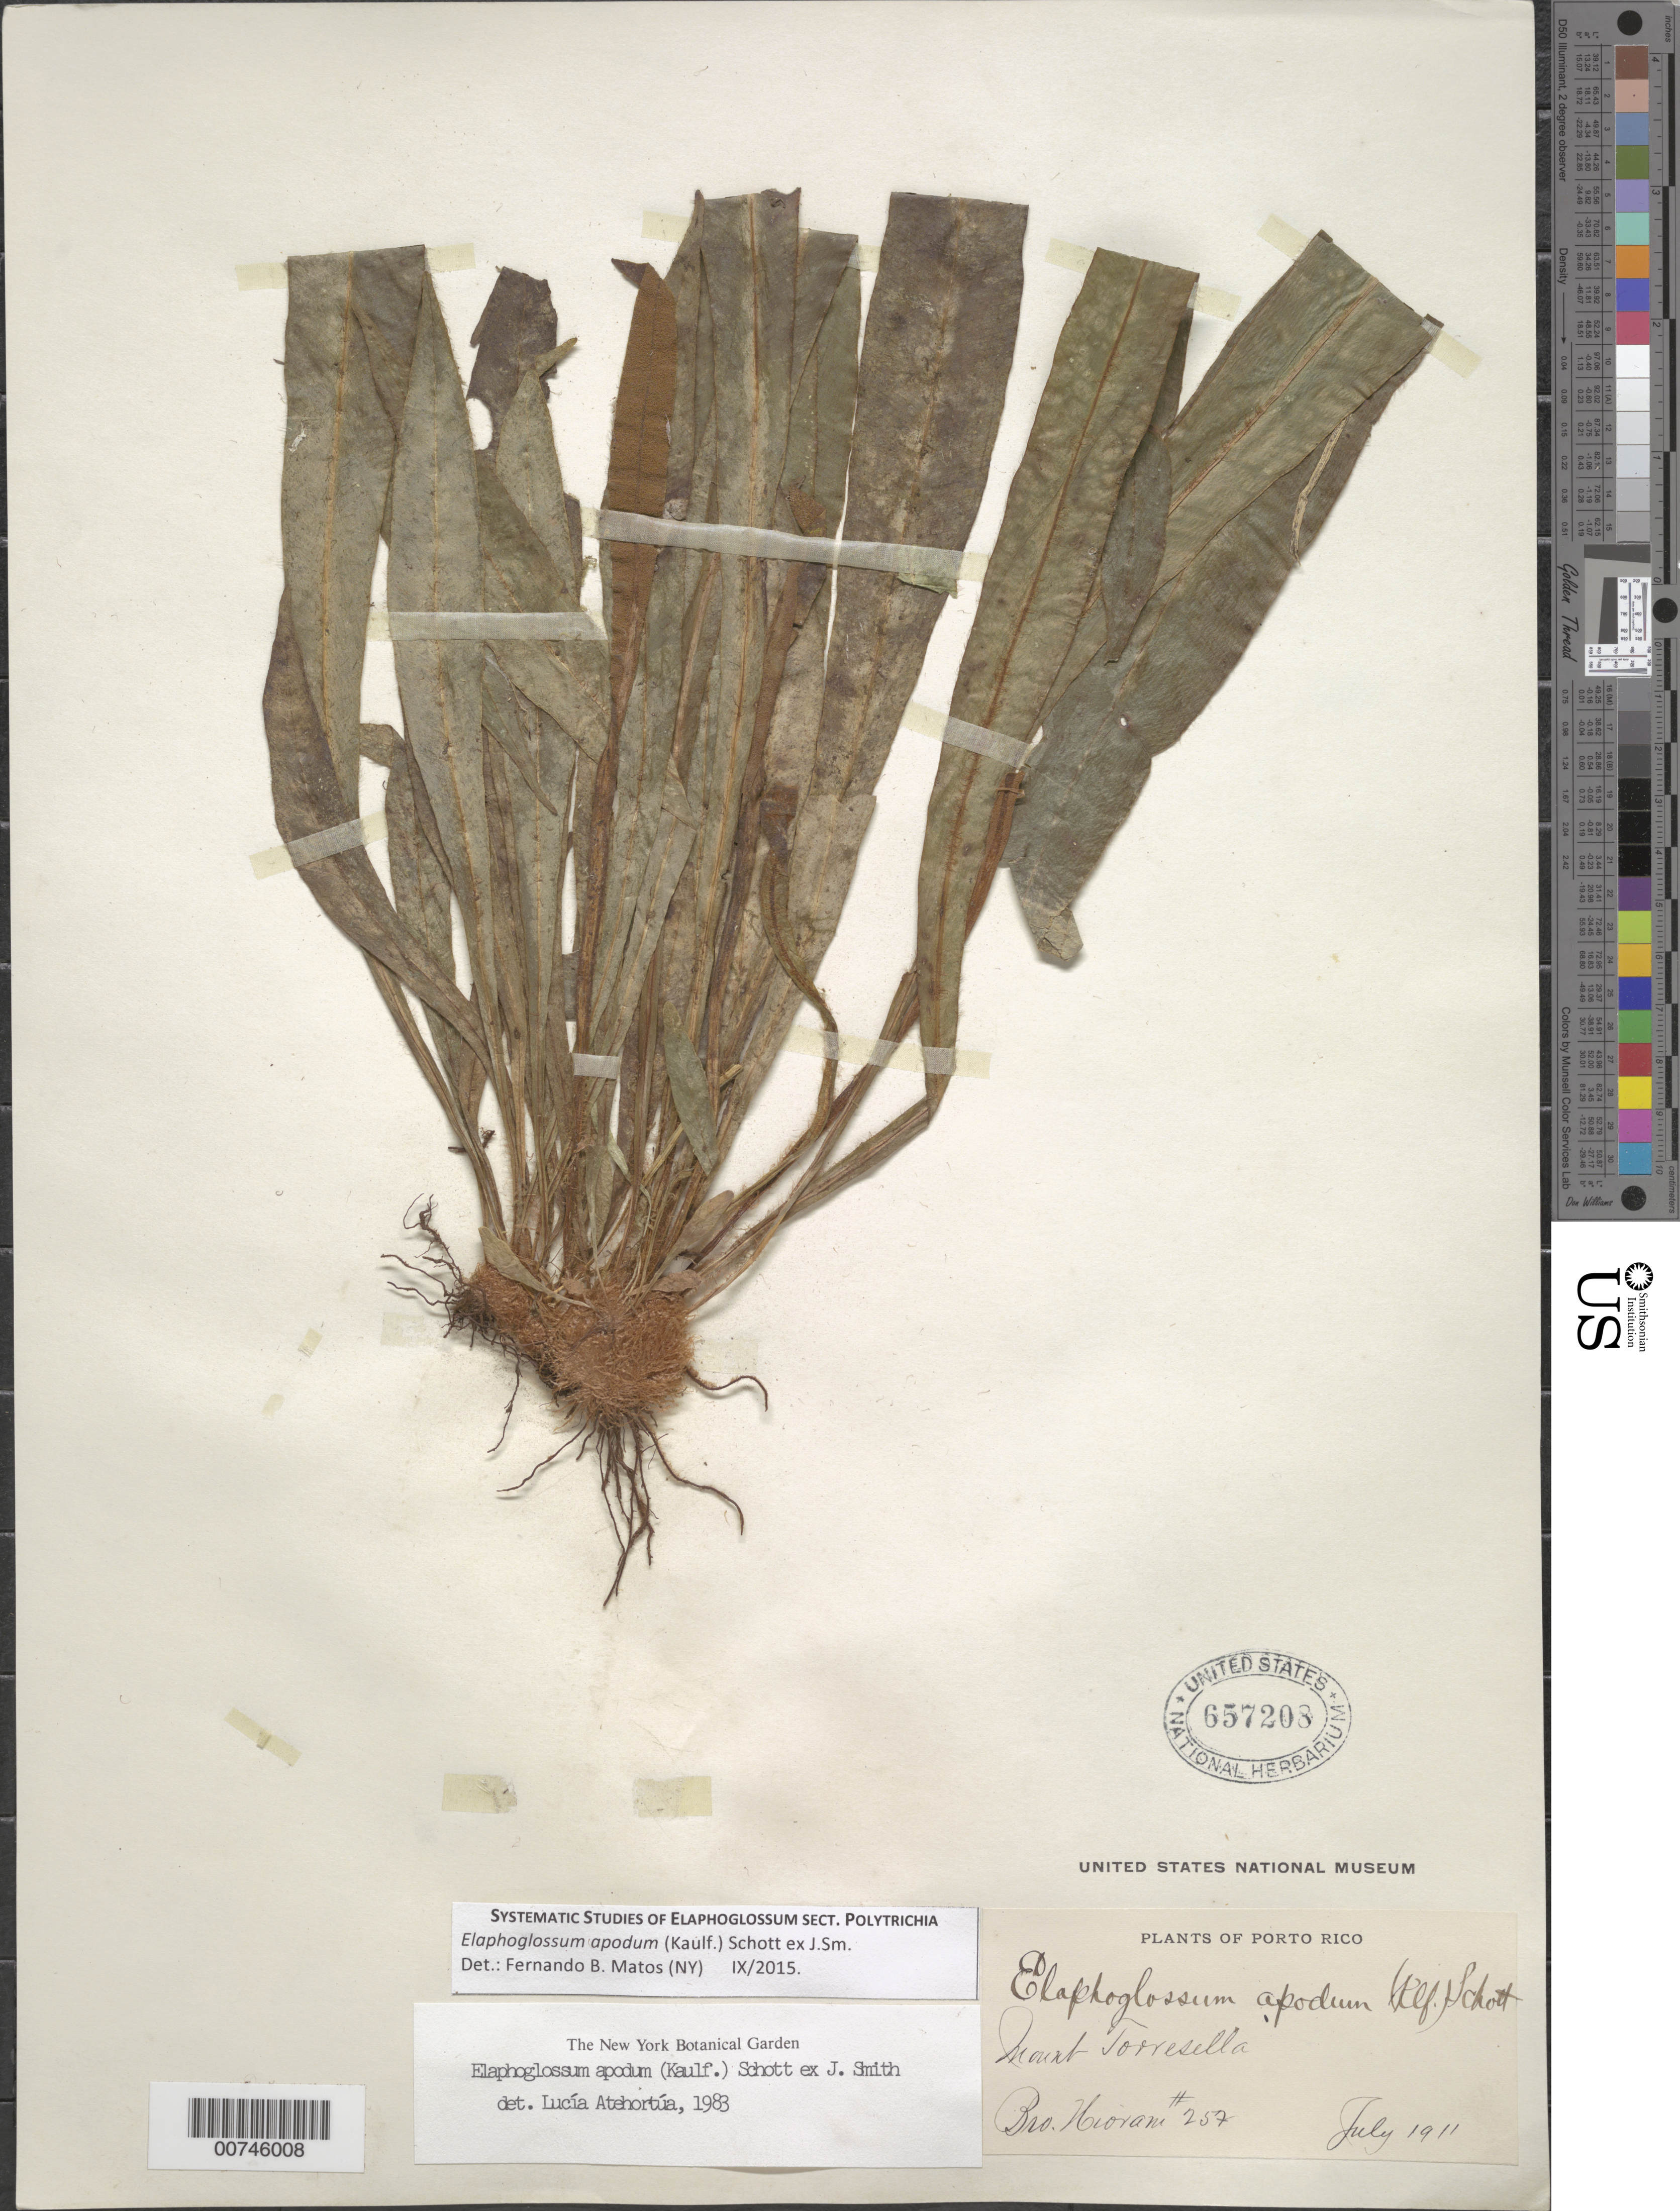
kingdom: Plantae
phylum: Tracheophyta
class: Polypodiopsida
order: Polypodiales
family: Dryopteridaceae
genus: Elaphoglossum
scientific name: Elaphoglossum apodum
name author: (Kaulf.) Schott ex J. Sm.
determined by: Atehortúa, L. G.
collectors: Bro. Hioram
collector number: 257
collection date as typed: Jul 1911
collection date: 1911-07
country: Puerto Rico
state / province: Barranquitas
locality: Mount Torresilla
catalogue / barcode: US 657208